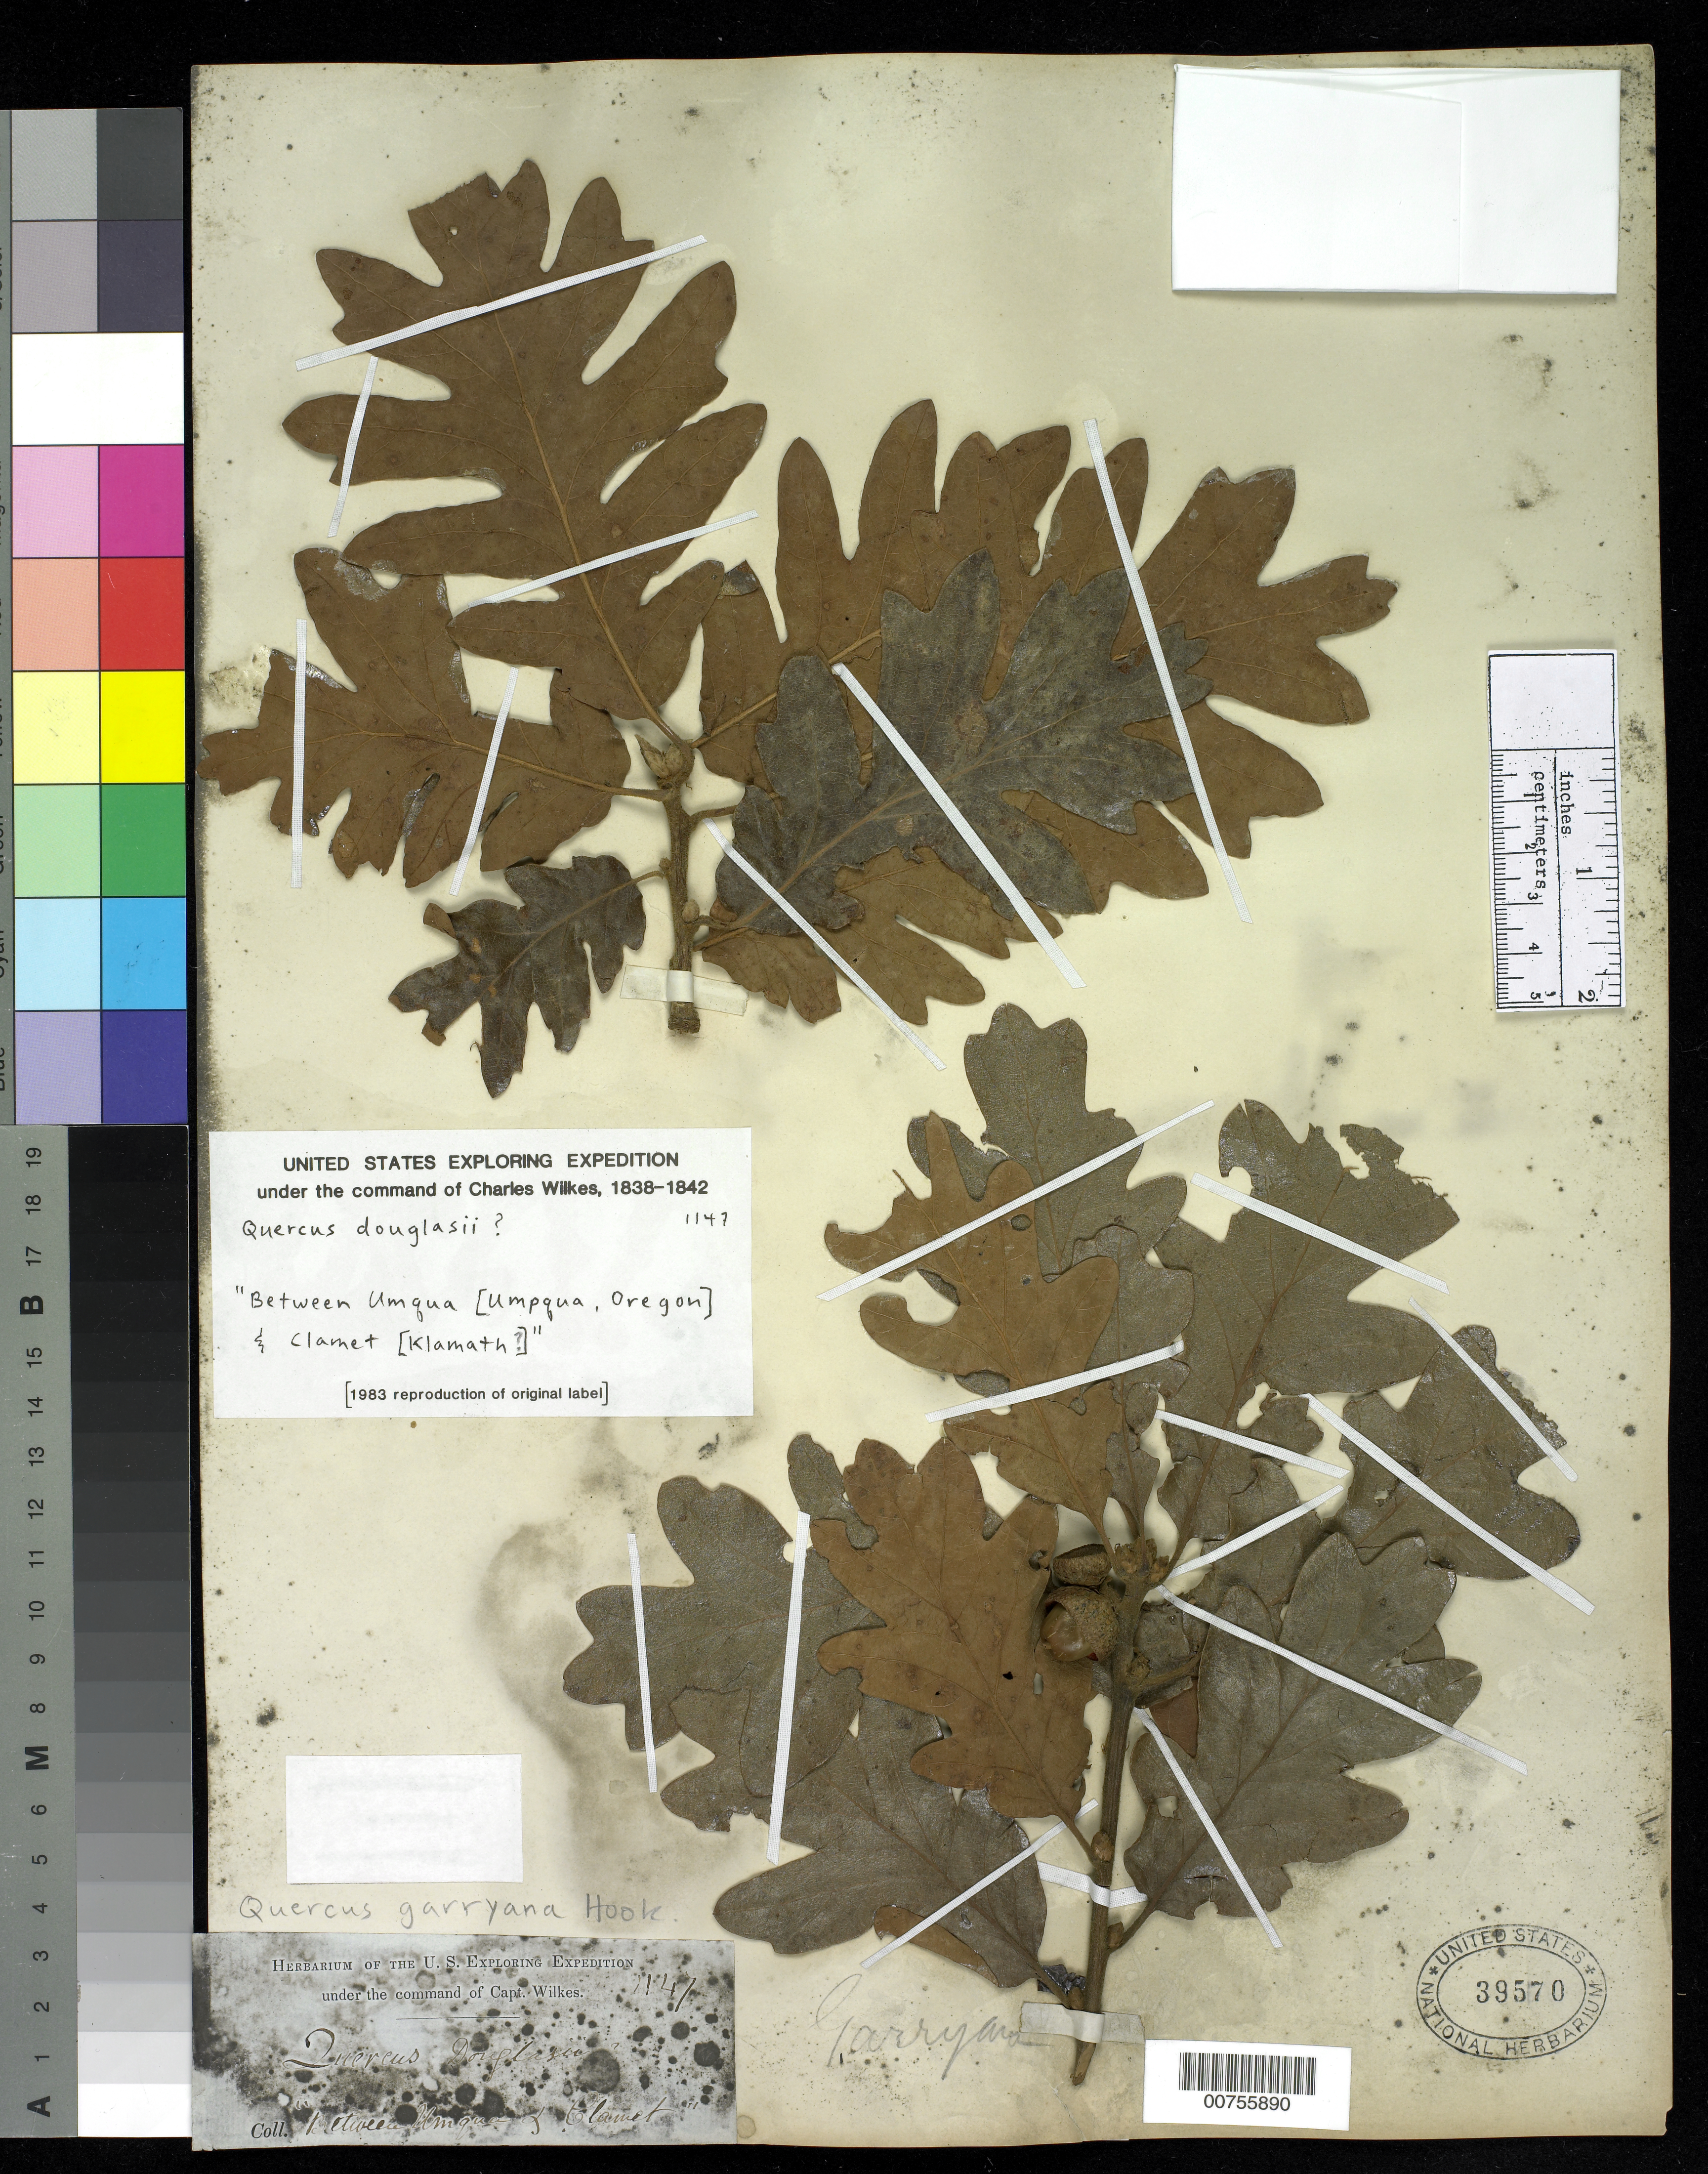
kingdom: Plantae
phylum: Tracheophyta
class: Magnoliopsida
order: Fagales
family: Fagaceae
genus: Quercus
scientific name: Quercus douglasii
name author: Hook. & Arn.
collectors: Wilkes Explor. Exped.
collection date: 1838/1842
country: United States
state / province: Oregon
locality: Between Umqua & Clamet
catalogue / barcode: US 39570